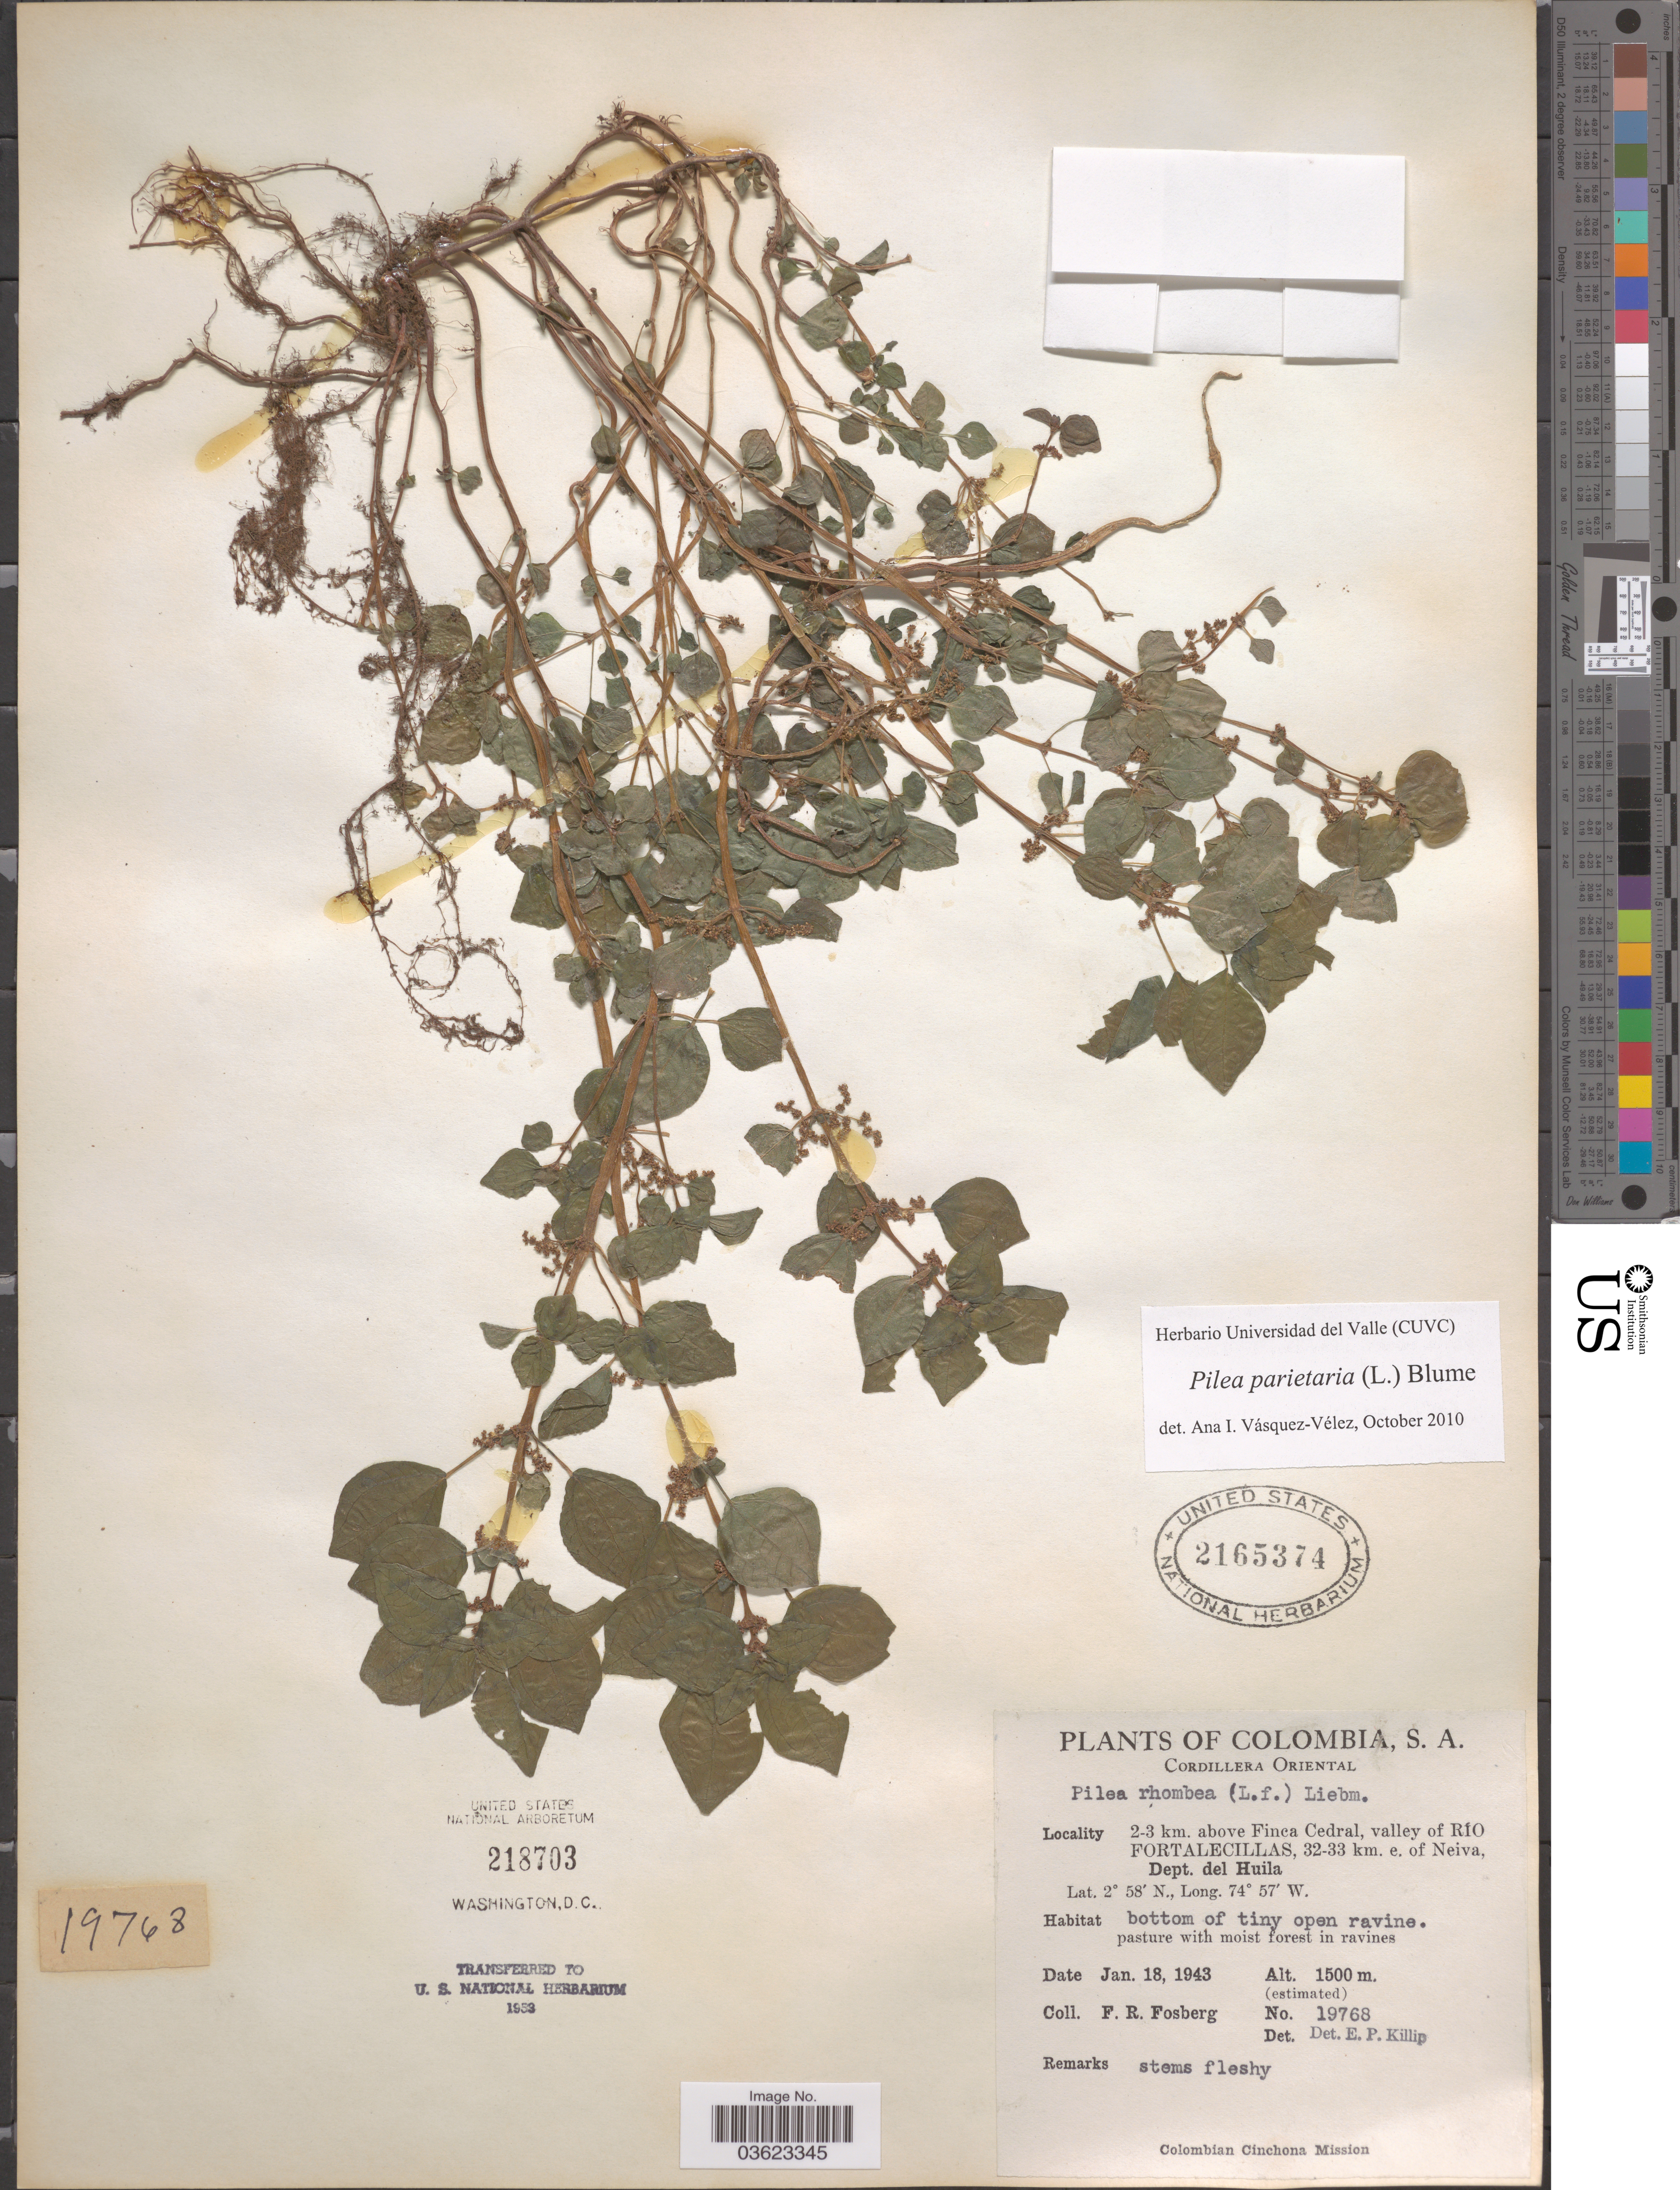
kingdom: Plantae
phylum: Tracheophyta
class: Magnoliopsida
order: Rosales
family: Urticaceae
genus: Pilea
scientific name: Pilea parietaria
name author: (L.) Blume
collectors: F. R. Fosberg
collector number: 19768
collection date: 1943-01-18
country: Colombia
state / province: Huila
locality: Cordillera Oriental. 2-3 km. above Finca Cedral, valley of Río Fortalecillas, 32-33 km. e. of Neiva, Dept. del Huila.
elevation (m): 1500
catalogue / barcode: US 2165374